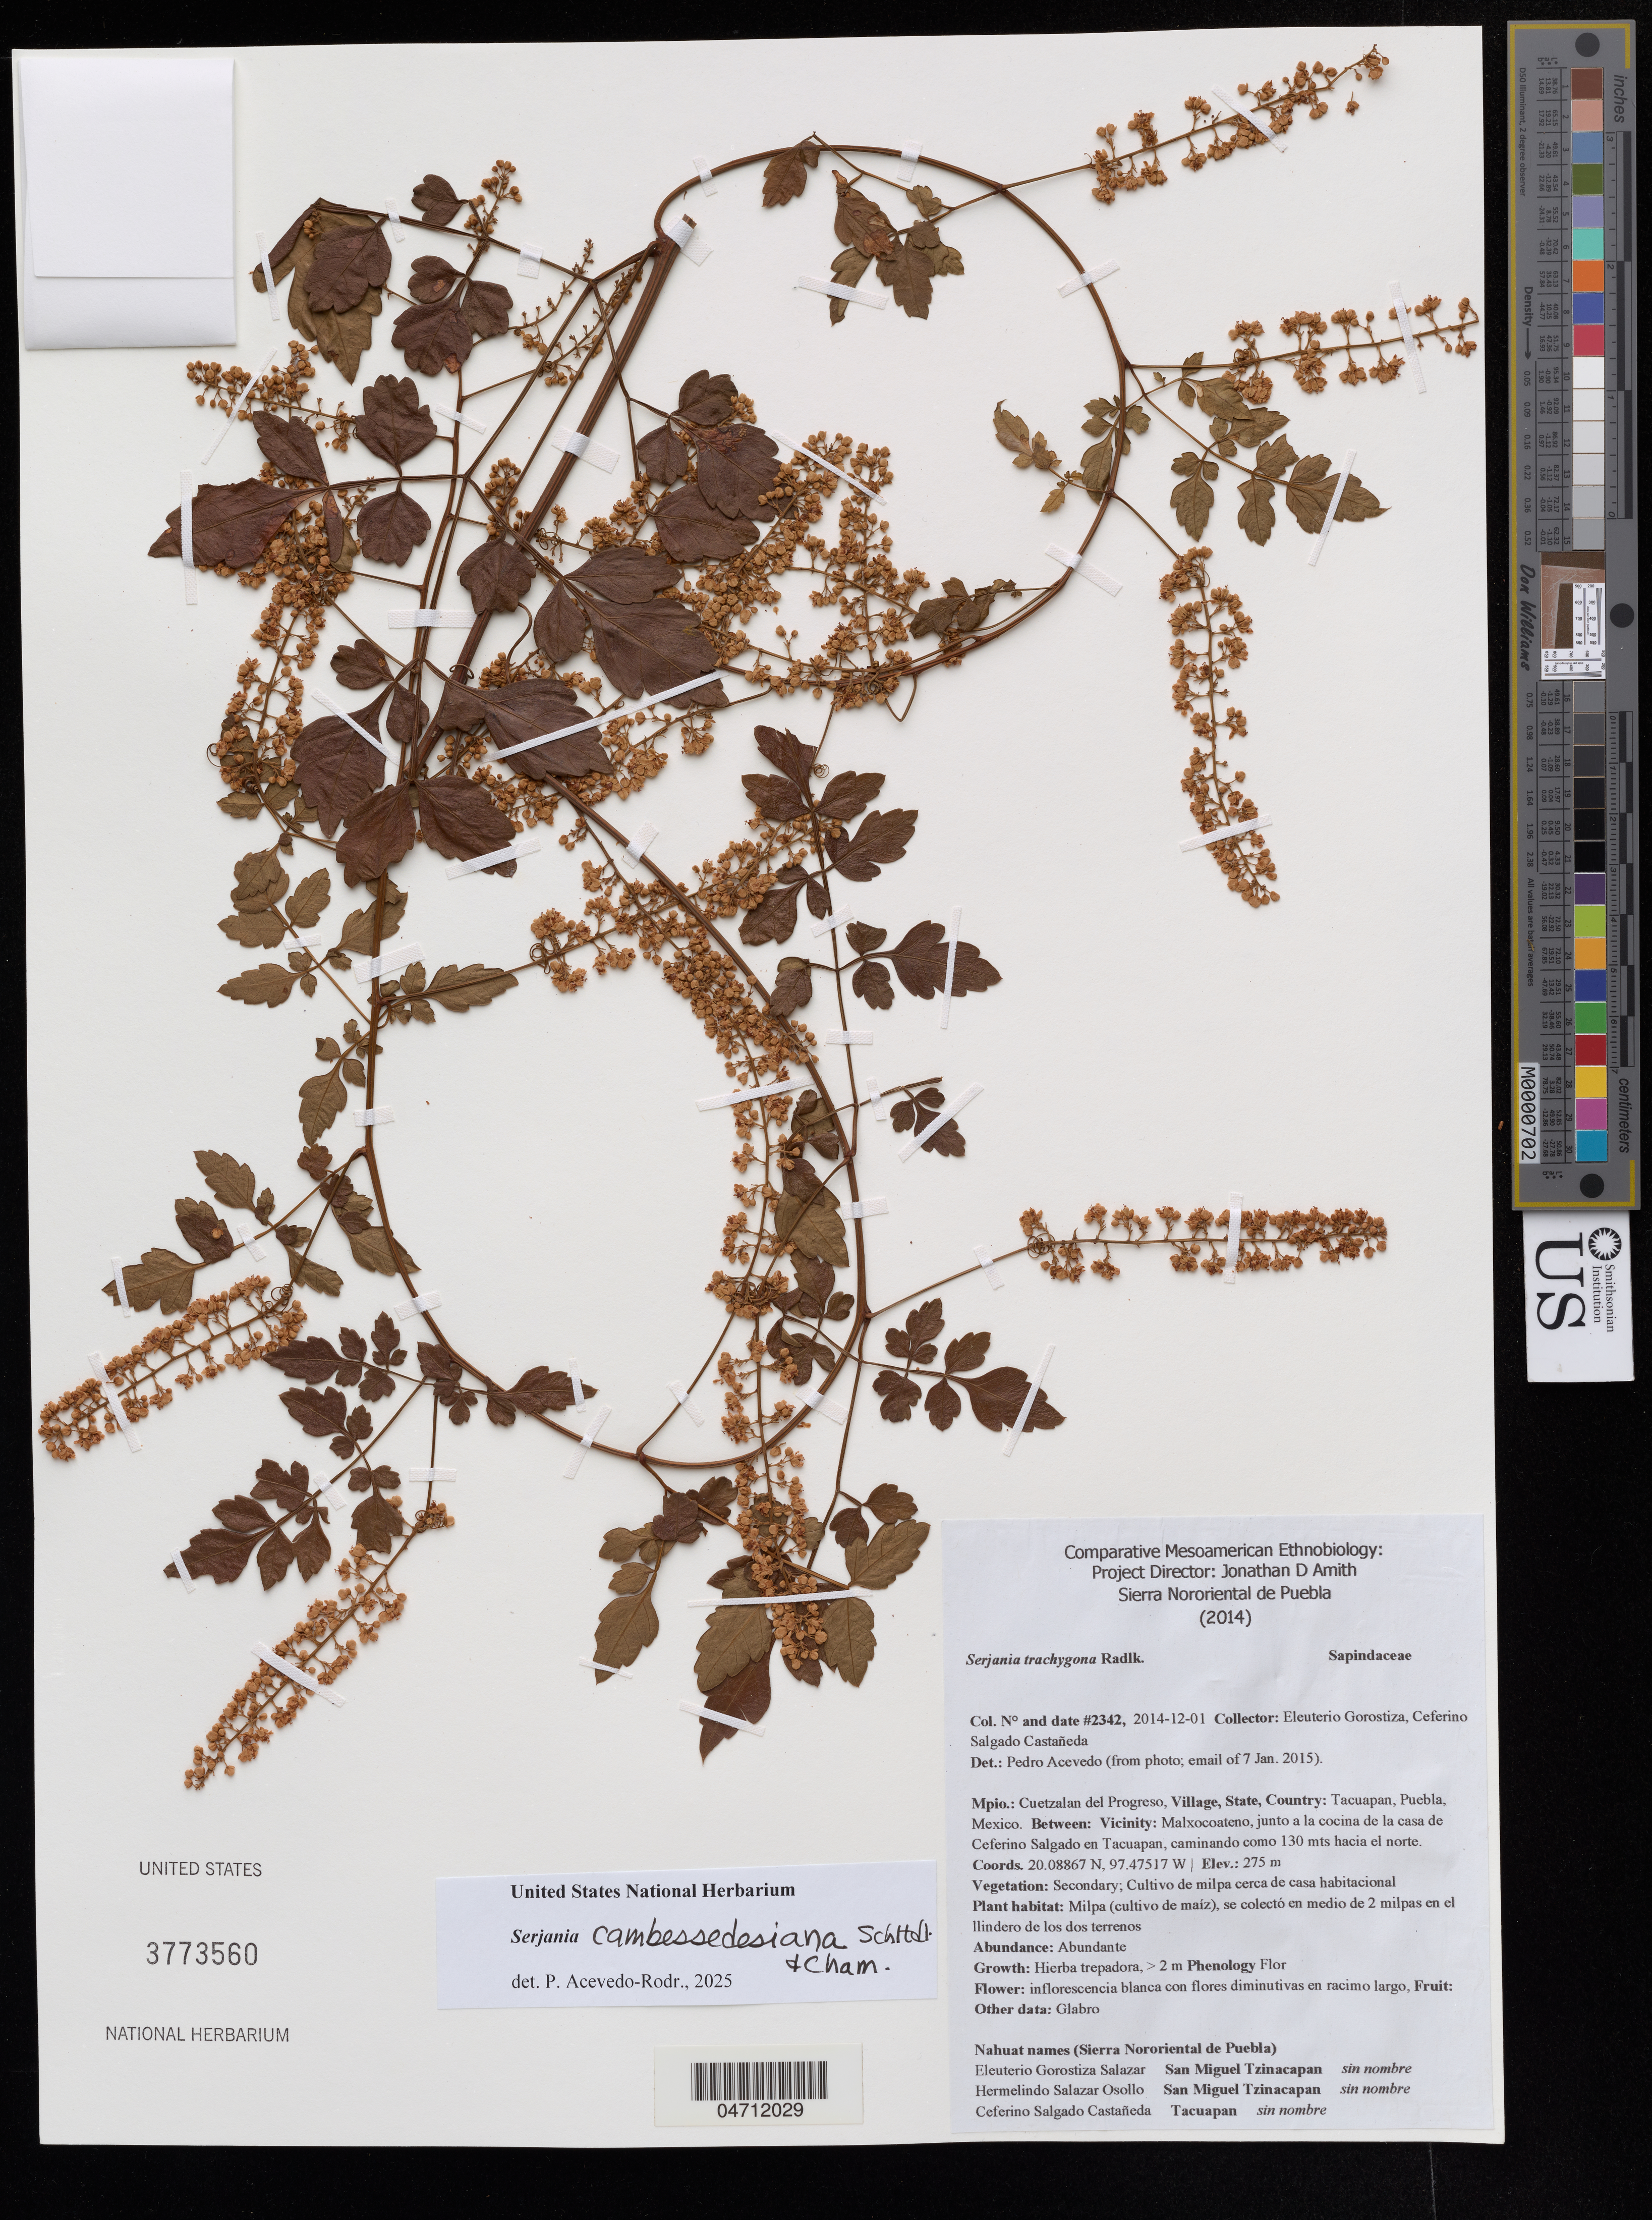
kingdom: Plantae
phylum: Tracheophyta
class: Magnoliopsida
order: Sapindales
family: Sapindaceae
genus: Serjania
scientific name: Serjania cambessediana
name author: Schltdl. & Cham.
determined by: Acevedo-Rodríguez, P., (BOT), Smithsonian Institution - National Museum of Natural History (UNITED STATES)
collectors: E. Gorostiza S. & C. Salgado Castañeda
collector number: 2342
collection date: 2014-12-01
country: Mexico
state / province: Puebla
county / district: Cuetzalan del Progreso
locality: Tacuapan, Malxocoateno, junto a la cocina de la casa de Ceferino Salgado en Tacuapan, caminando como 130 mts hacia el norte.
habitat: Milpa (cultivo de maíz), se colectó en medio de 2 milpas en el llindero de los dos terrenos.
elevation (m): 268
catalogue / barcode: US 3773560